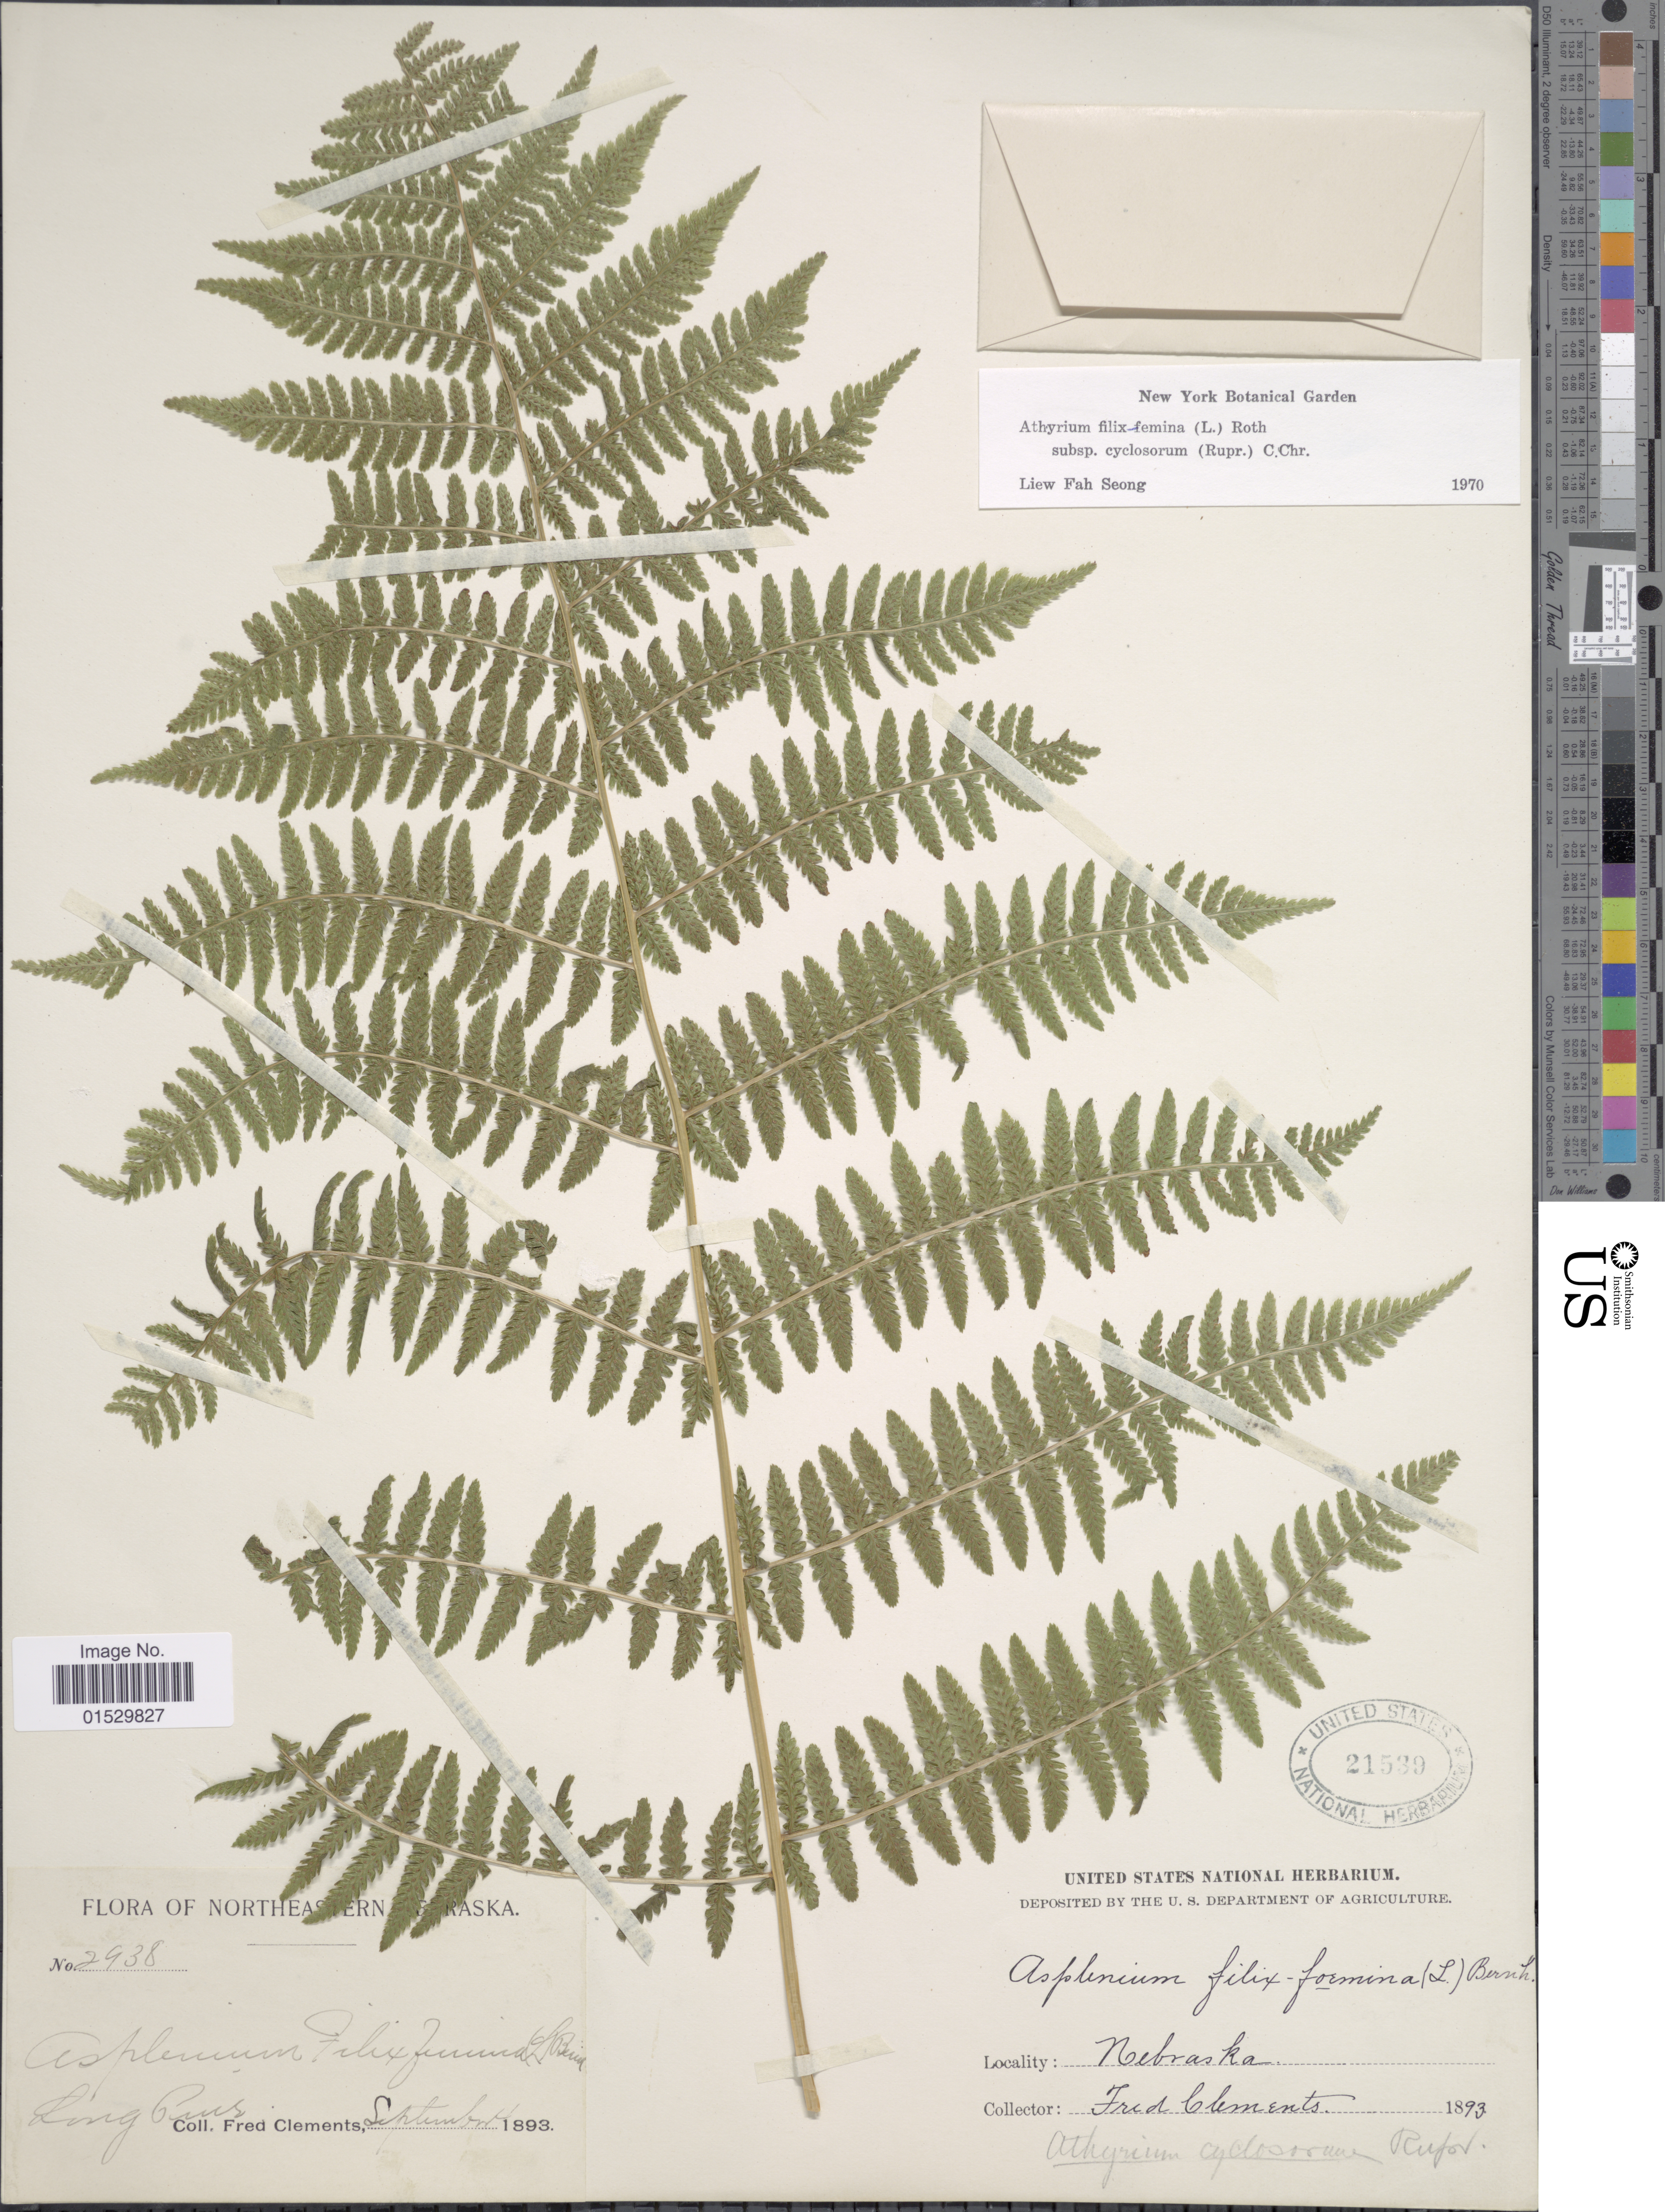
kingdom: Plantae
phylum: Tracheophyta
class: Polypodiopsida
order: Polypodiales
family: Athyriaceae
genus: Athyrium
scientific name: Athyrium filix-femina subsp. cyclosorum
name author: (Rupr.) C. Chr.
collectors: F. E. Clements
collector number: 2938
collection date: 1893-09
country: United States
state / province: Nebraska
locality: Northeastern Nebraska, Long Pine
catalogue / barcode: US 21539